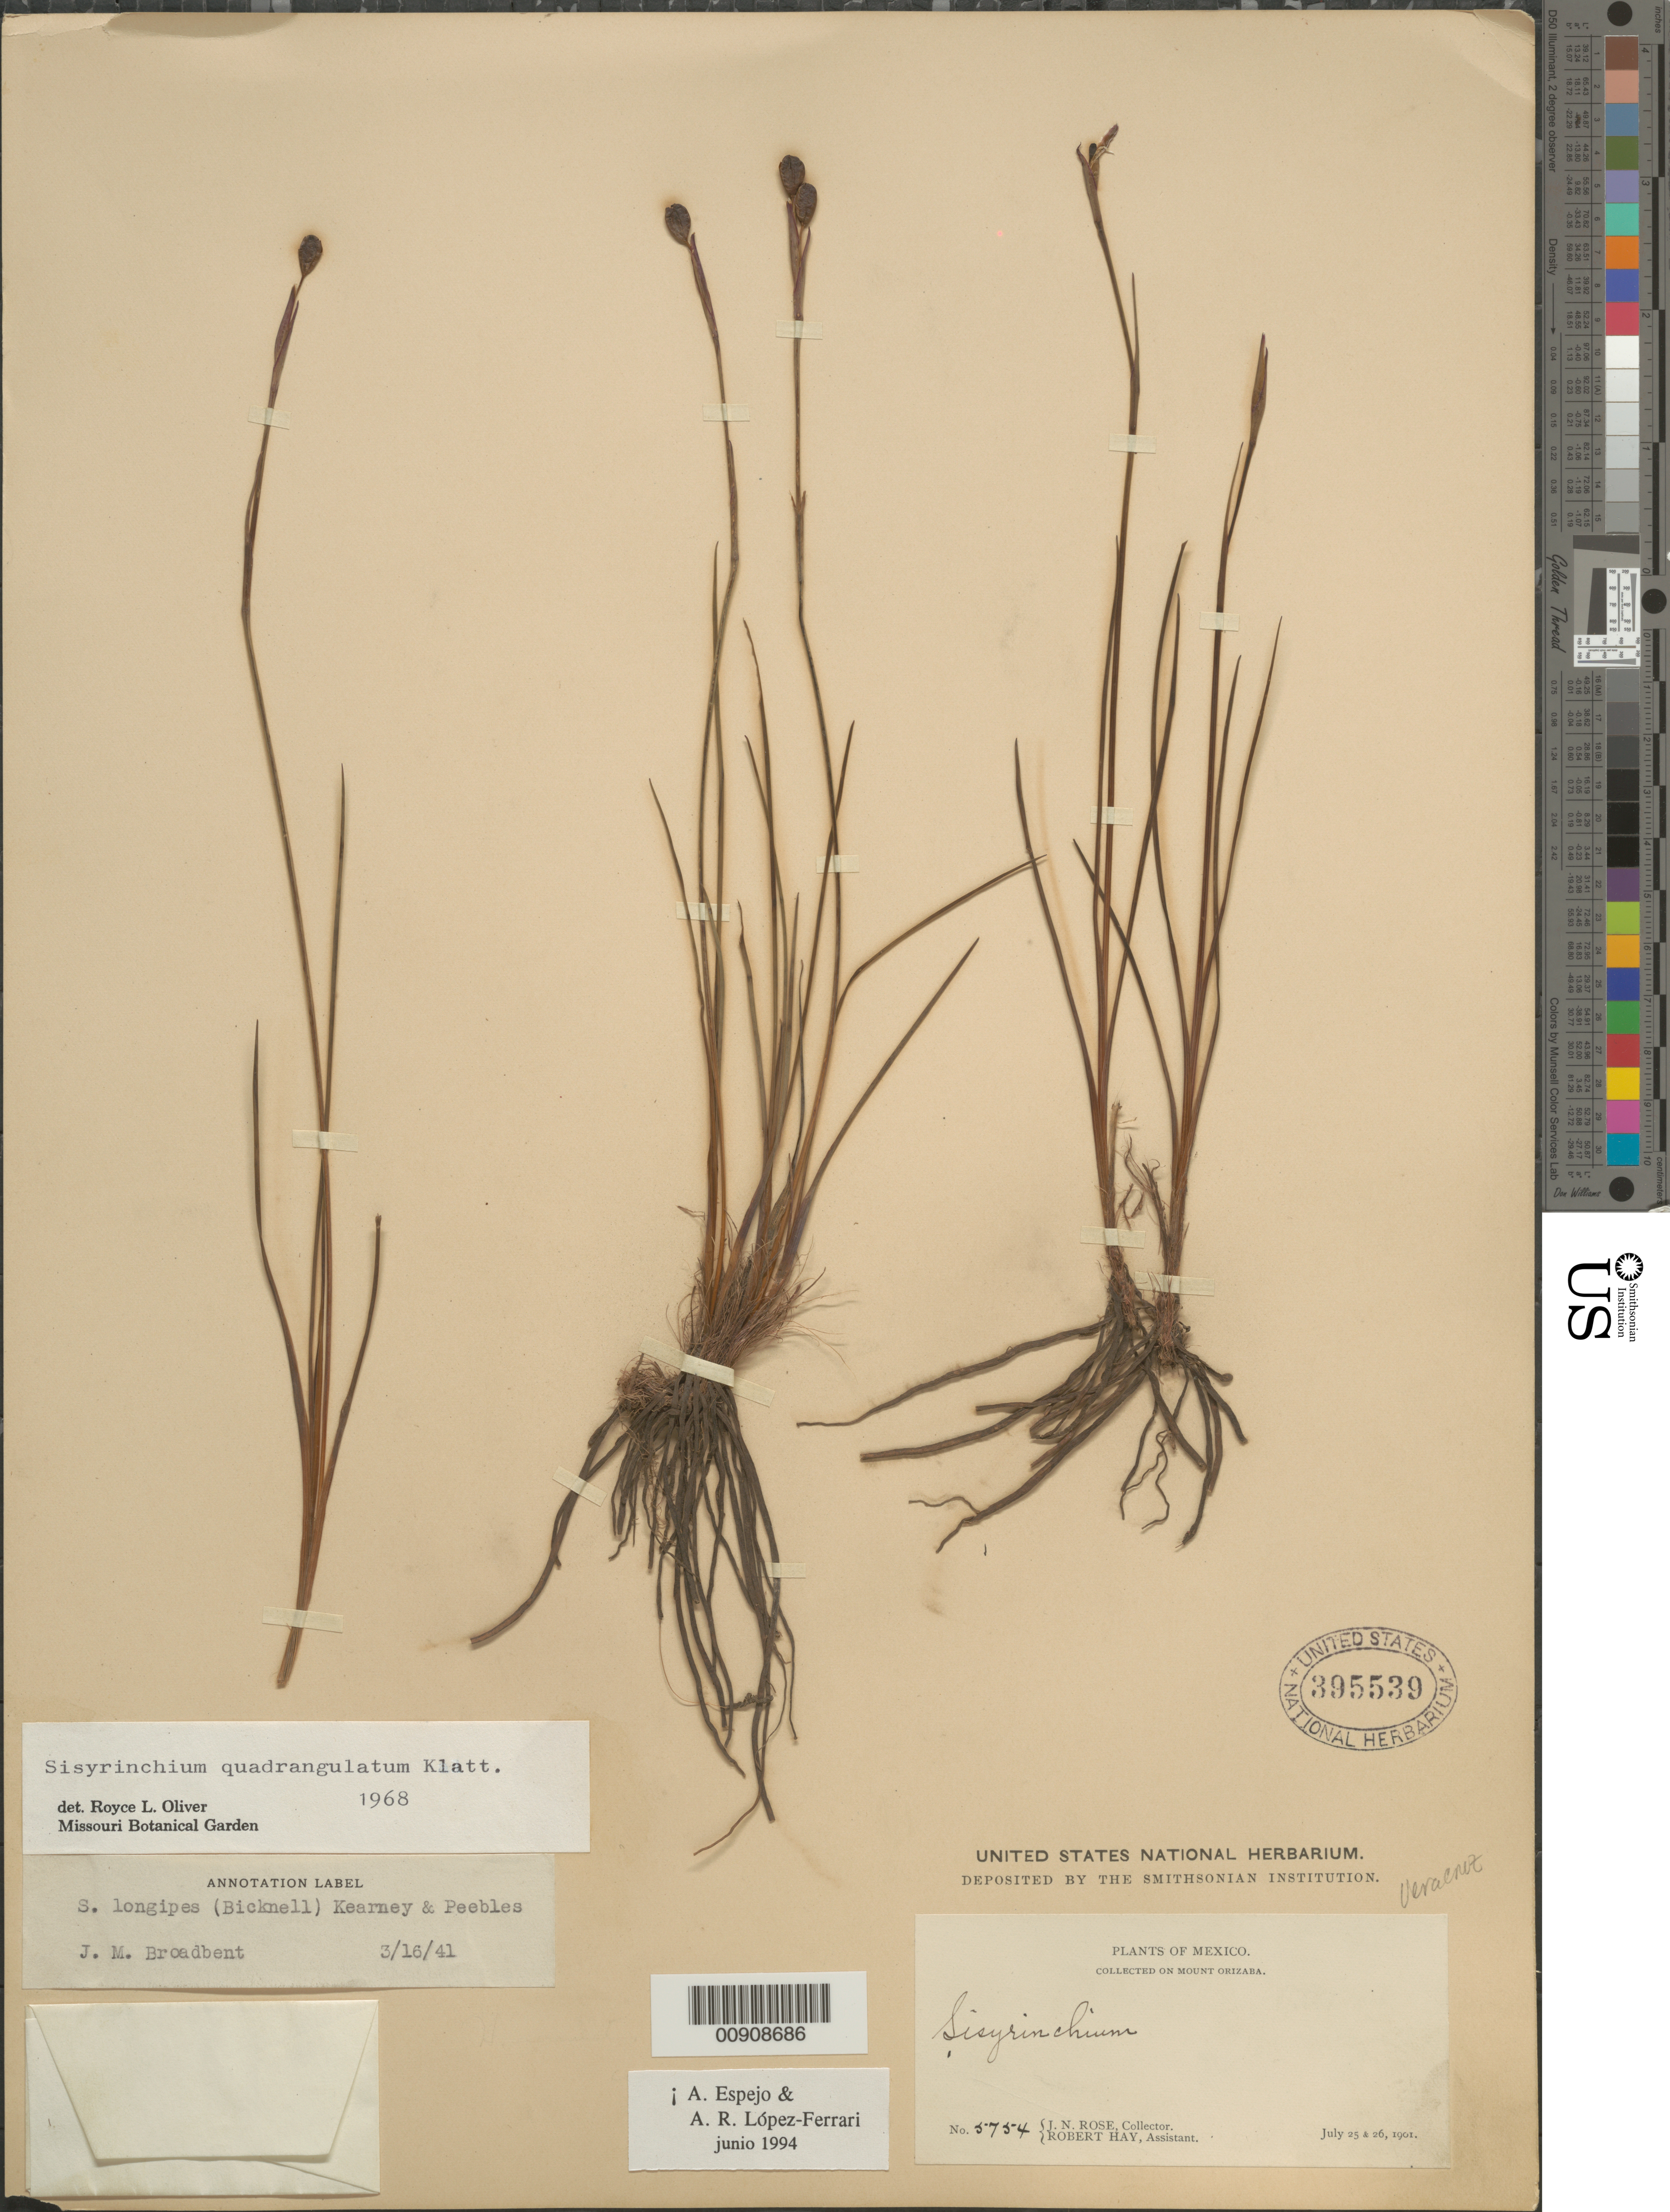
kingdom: Plantae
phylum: Tracheophyta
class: Liliopsida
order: Asparagales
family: Iridaceae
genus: Sisyrinchium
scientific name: Sisyrinchium quadrangulatum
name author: Klatt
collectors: J. N. Rose & R. Hay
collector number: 5754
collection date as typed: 25 Jul 1901 to 26 Jul 1901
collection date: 1901-07-25/1901-07-26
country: Mexico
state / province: Veracruz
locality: Mount Orizaba.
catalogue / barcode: US 395539